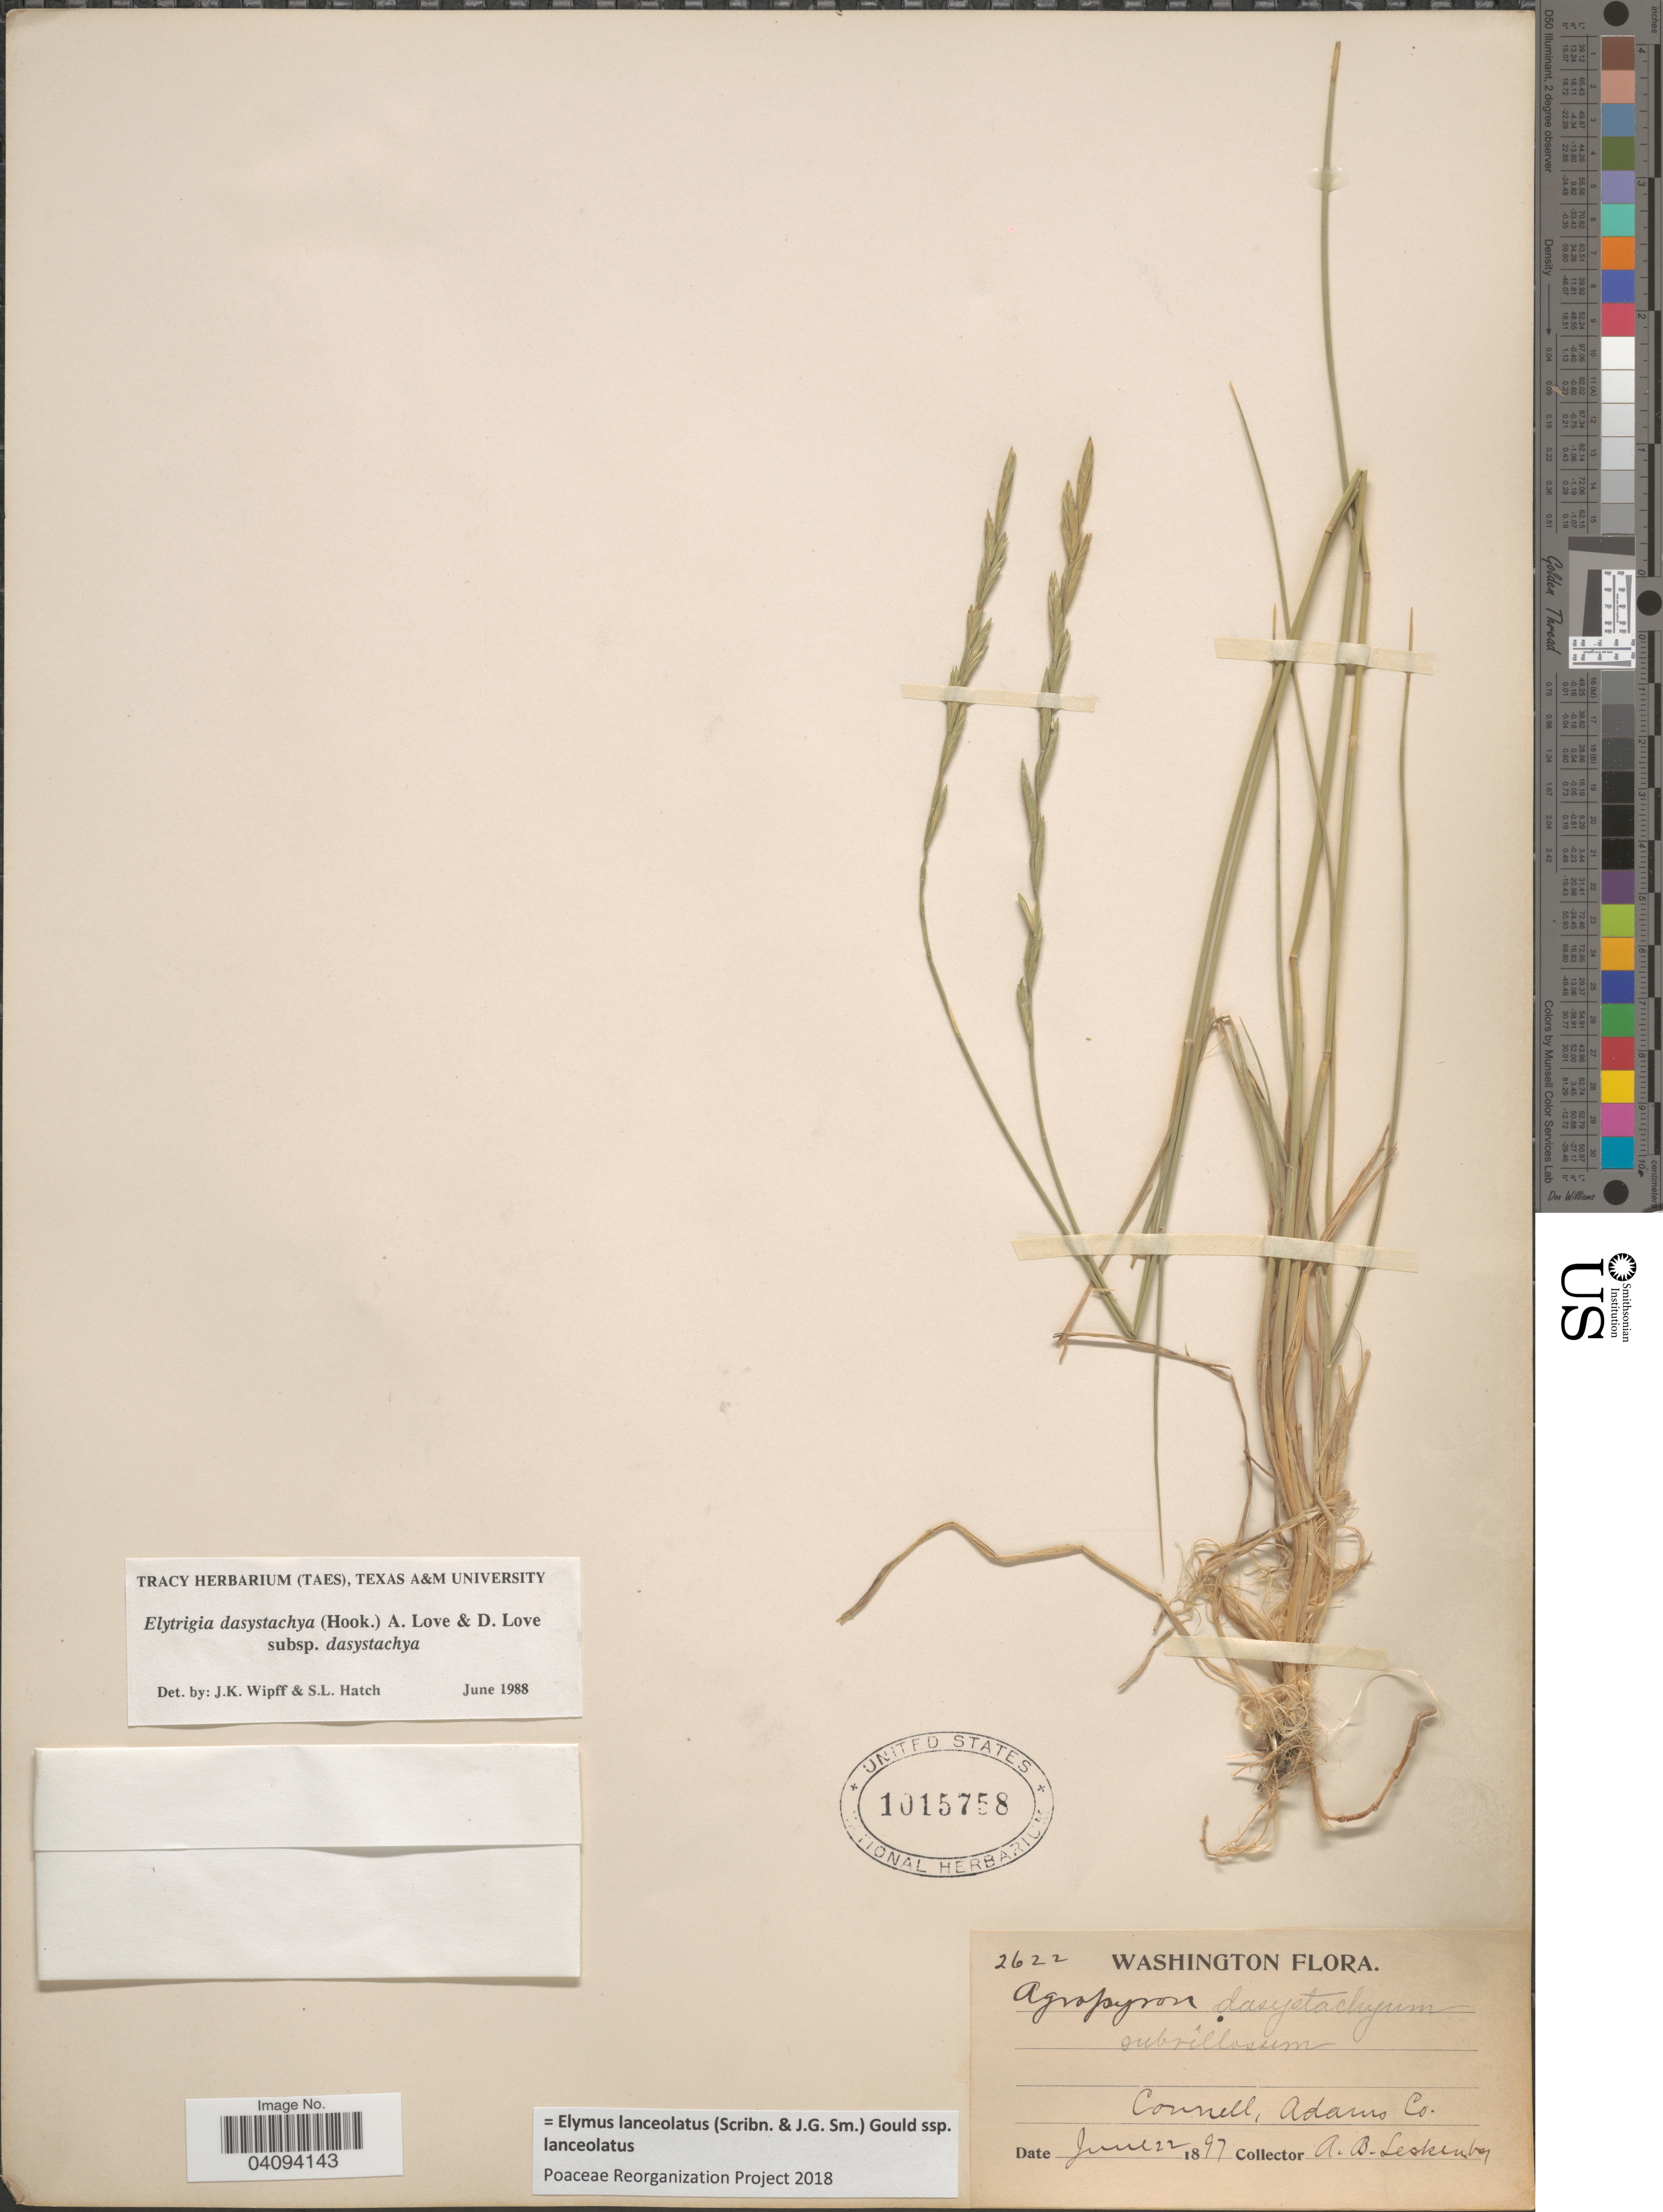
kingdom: Plantae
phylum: Tracheophyta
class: Liliopsida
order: Poales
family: Poaceae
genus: Elymus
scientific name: Elymus lanceolatus subsp. lanceolatus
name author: (Scribn. & J.G. Sm.) Gould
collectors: A. Leckenby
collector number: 2622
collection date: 1897-06-22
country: United States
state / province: Washington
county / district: Adams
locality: Connell, Adams Co.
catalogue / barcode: US 1015758